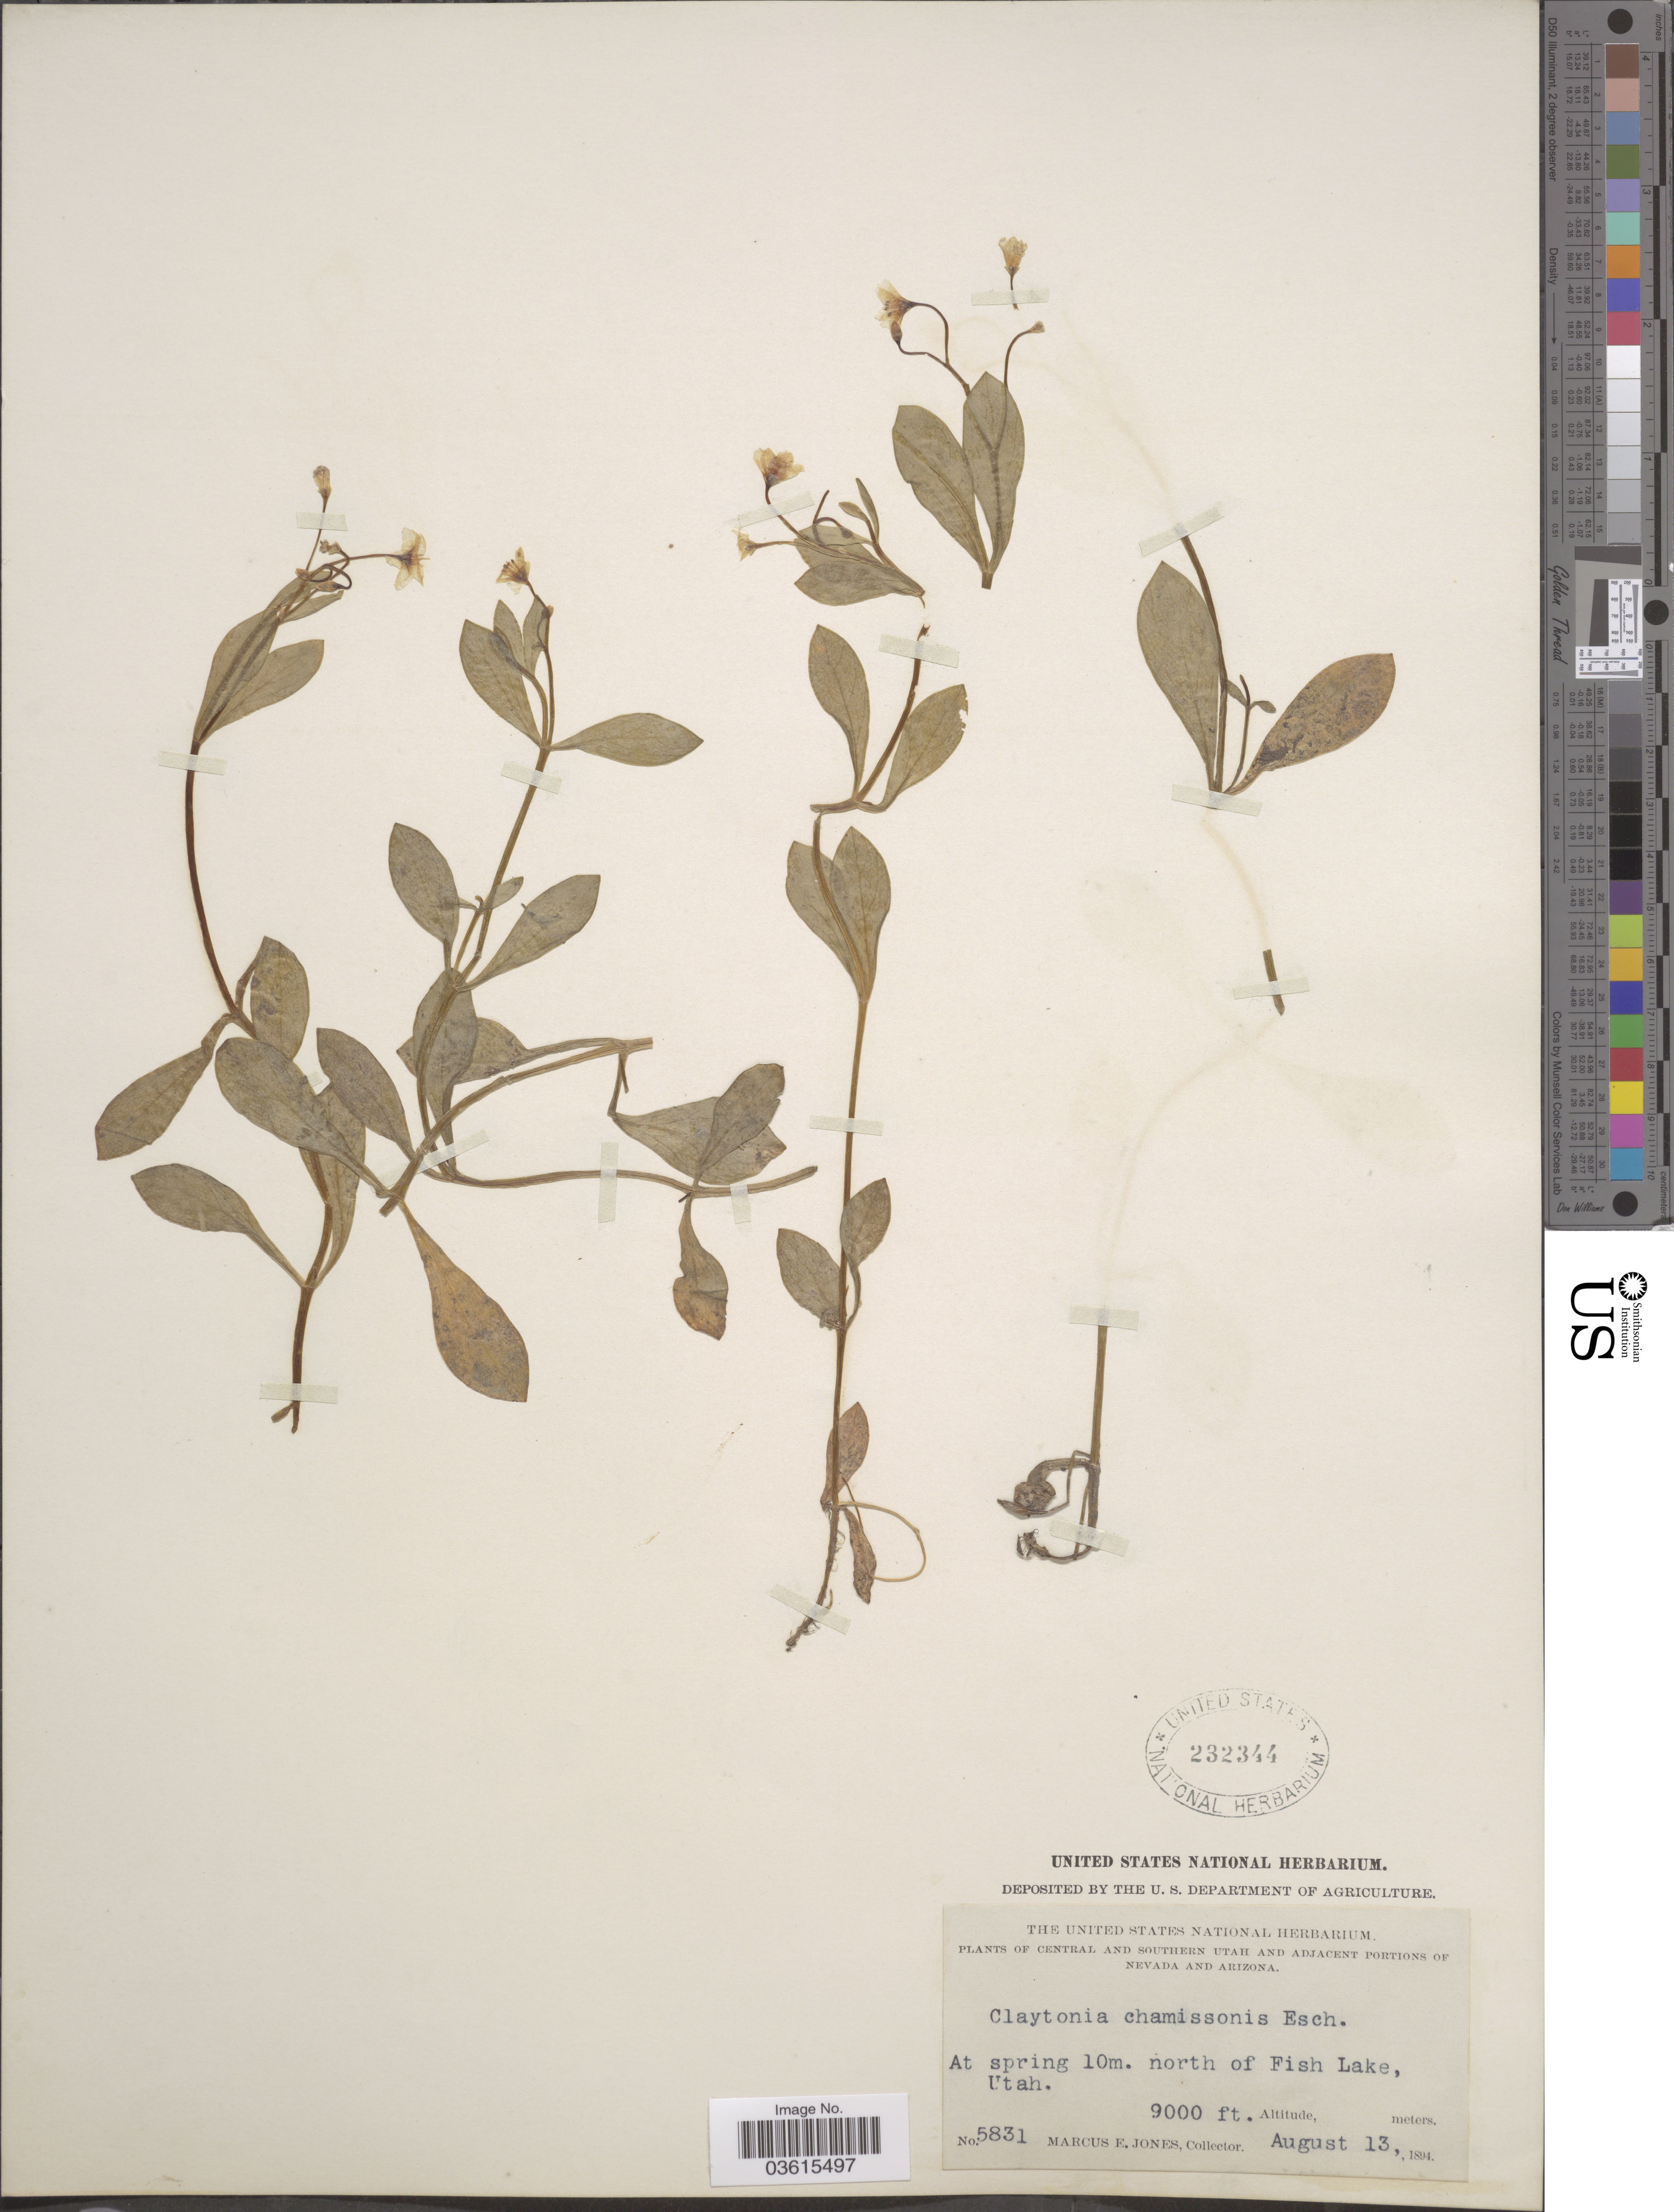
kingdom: Plantae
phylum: Tracheophyta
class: Magnoliopsida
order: Caryophyllales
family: Montiaceae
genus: Montia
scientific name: Montia chamissoi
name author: (Ledeb. ex Spreng.) Greene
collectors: M. E. Jones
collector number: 5831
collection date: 1894-08-13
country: United States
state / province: Utah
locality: Central and southern Utah. At spring 10m. north of Fish Lake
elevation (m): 2743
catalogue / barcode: US 232344